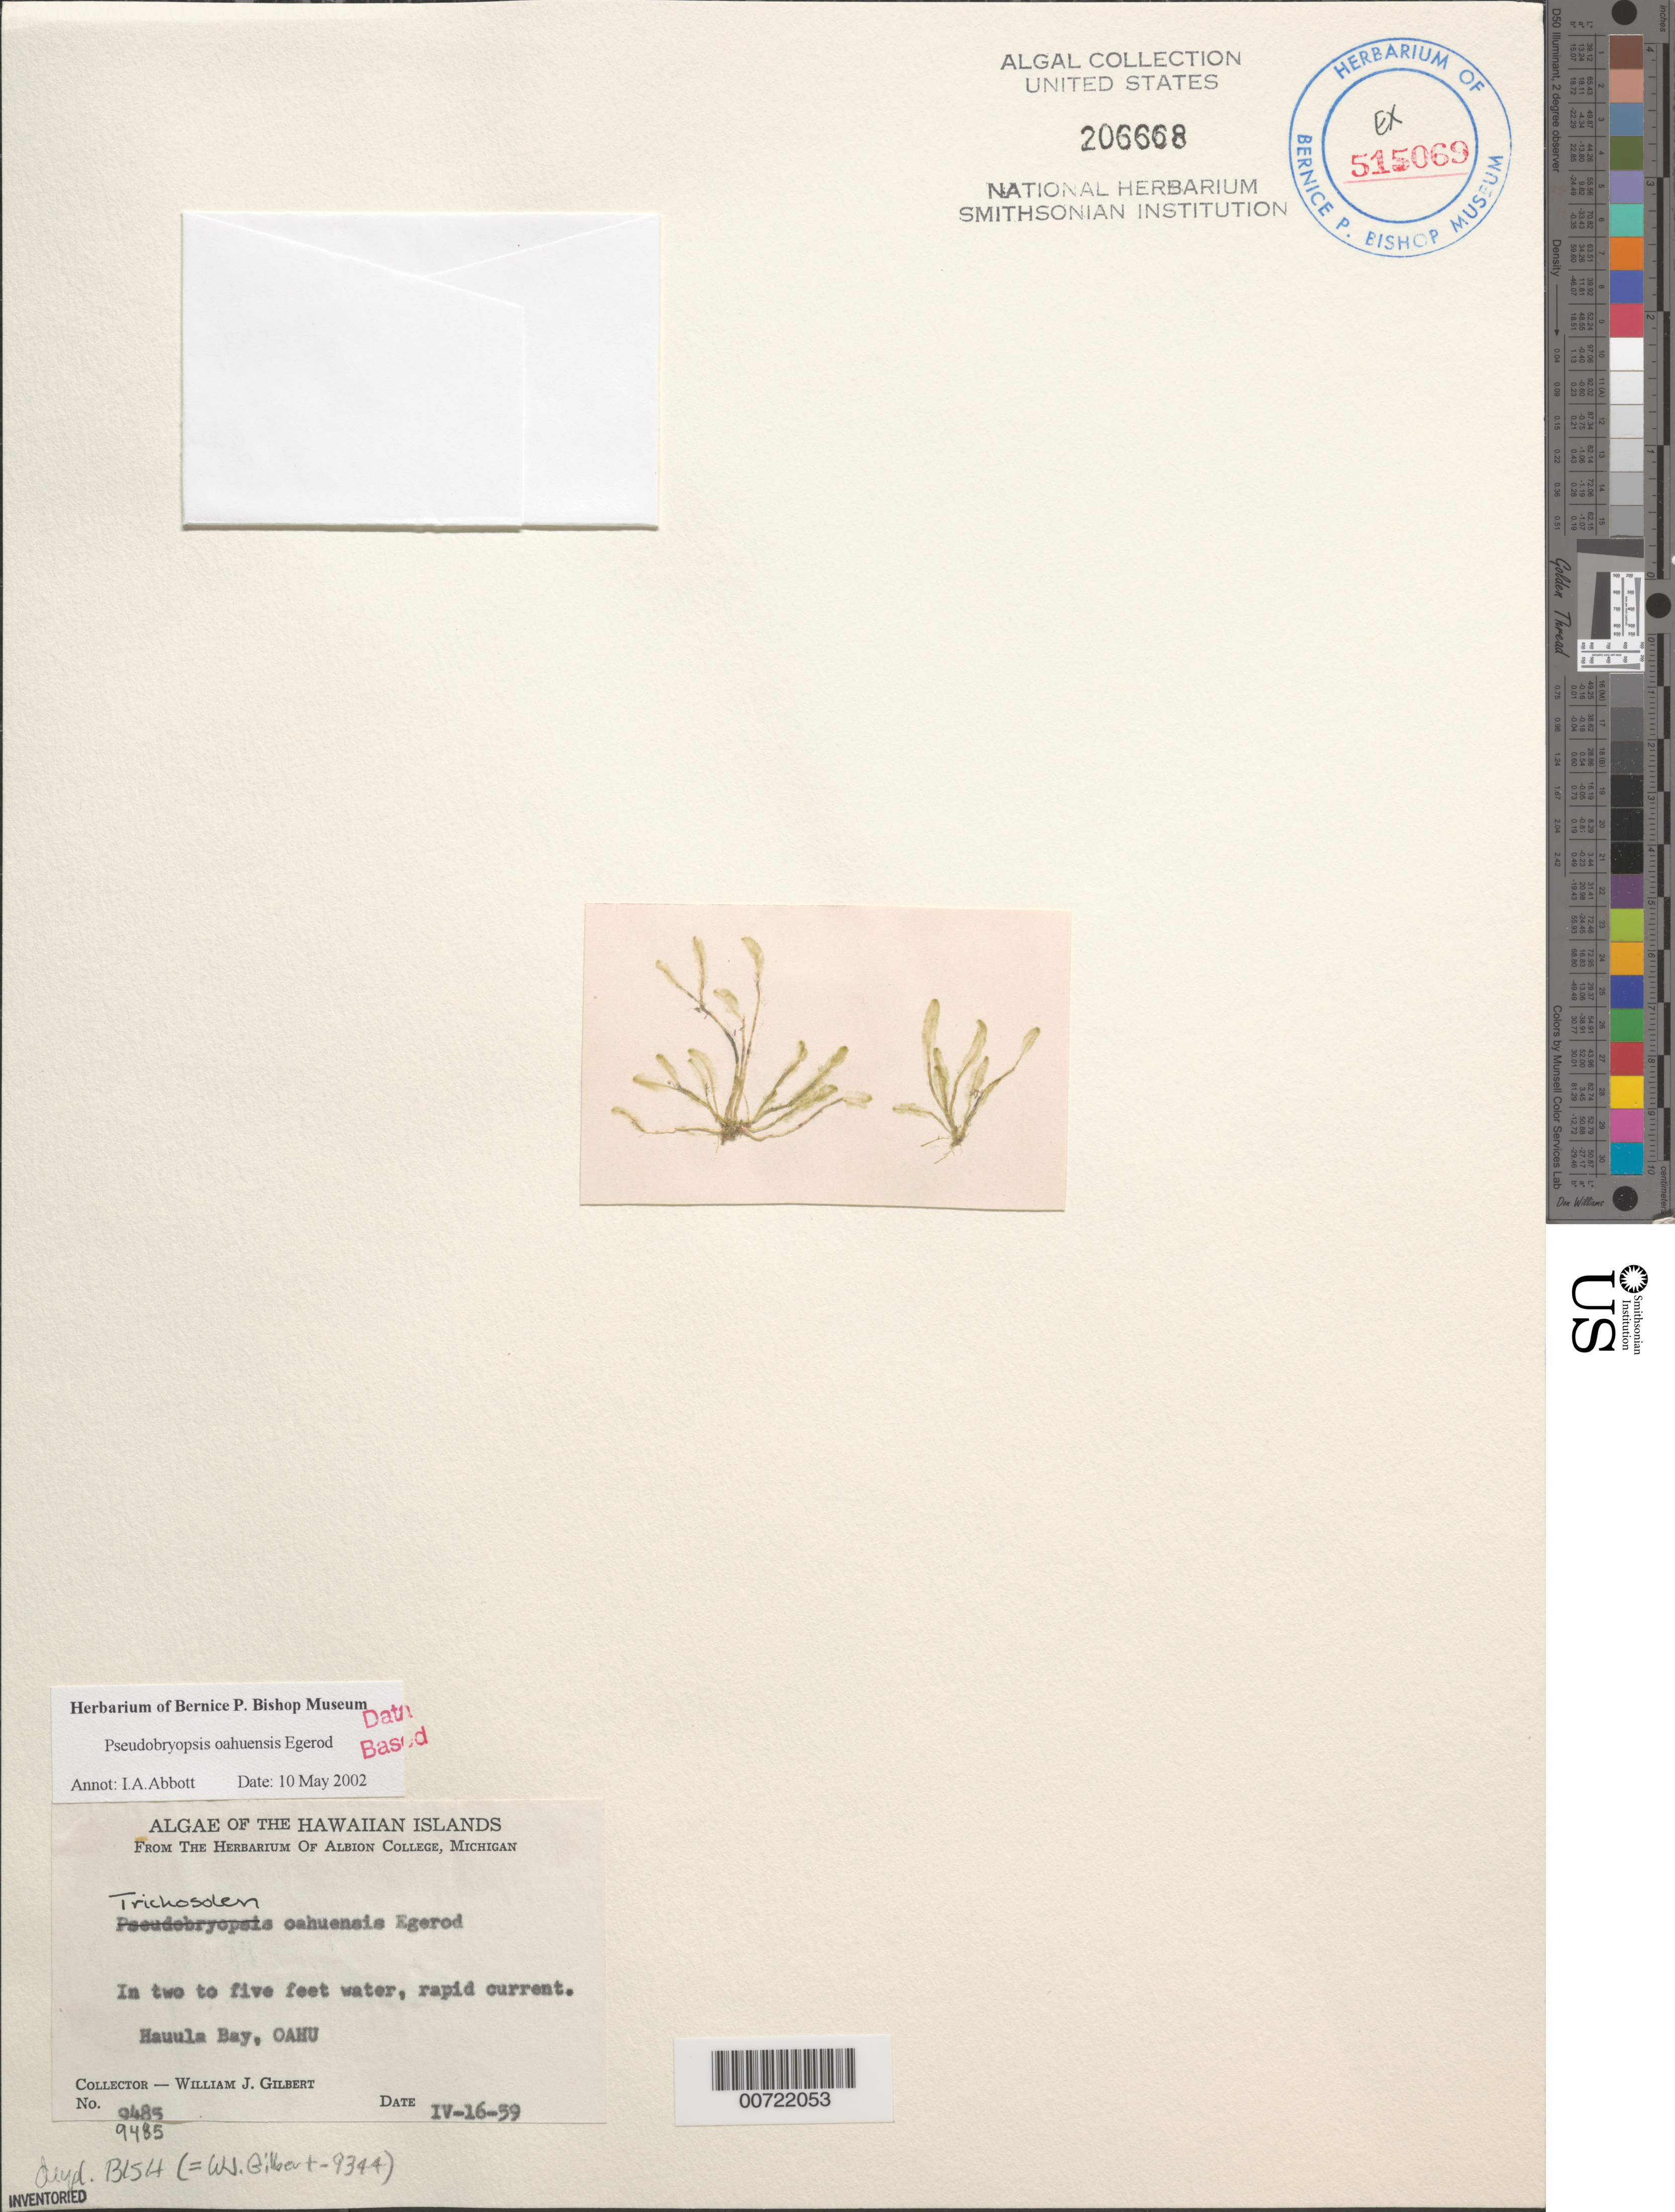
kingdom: Plantae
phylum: Chlorophyta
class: Ulvophyceae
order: Bryopsidales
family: Bryopsidaceae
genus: Pseudobryopsis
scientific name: Pseudobryopsis oahuensis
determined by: Abbott, Isabella A.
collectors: W. J. Gilbert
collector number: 9485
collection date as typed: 16 Apr 1959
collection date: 1959-04-16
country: United States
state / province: Hawaii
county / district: Honolulu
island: Oahu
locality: Hau'ula Bay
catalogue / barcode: US 206668